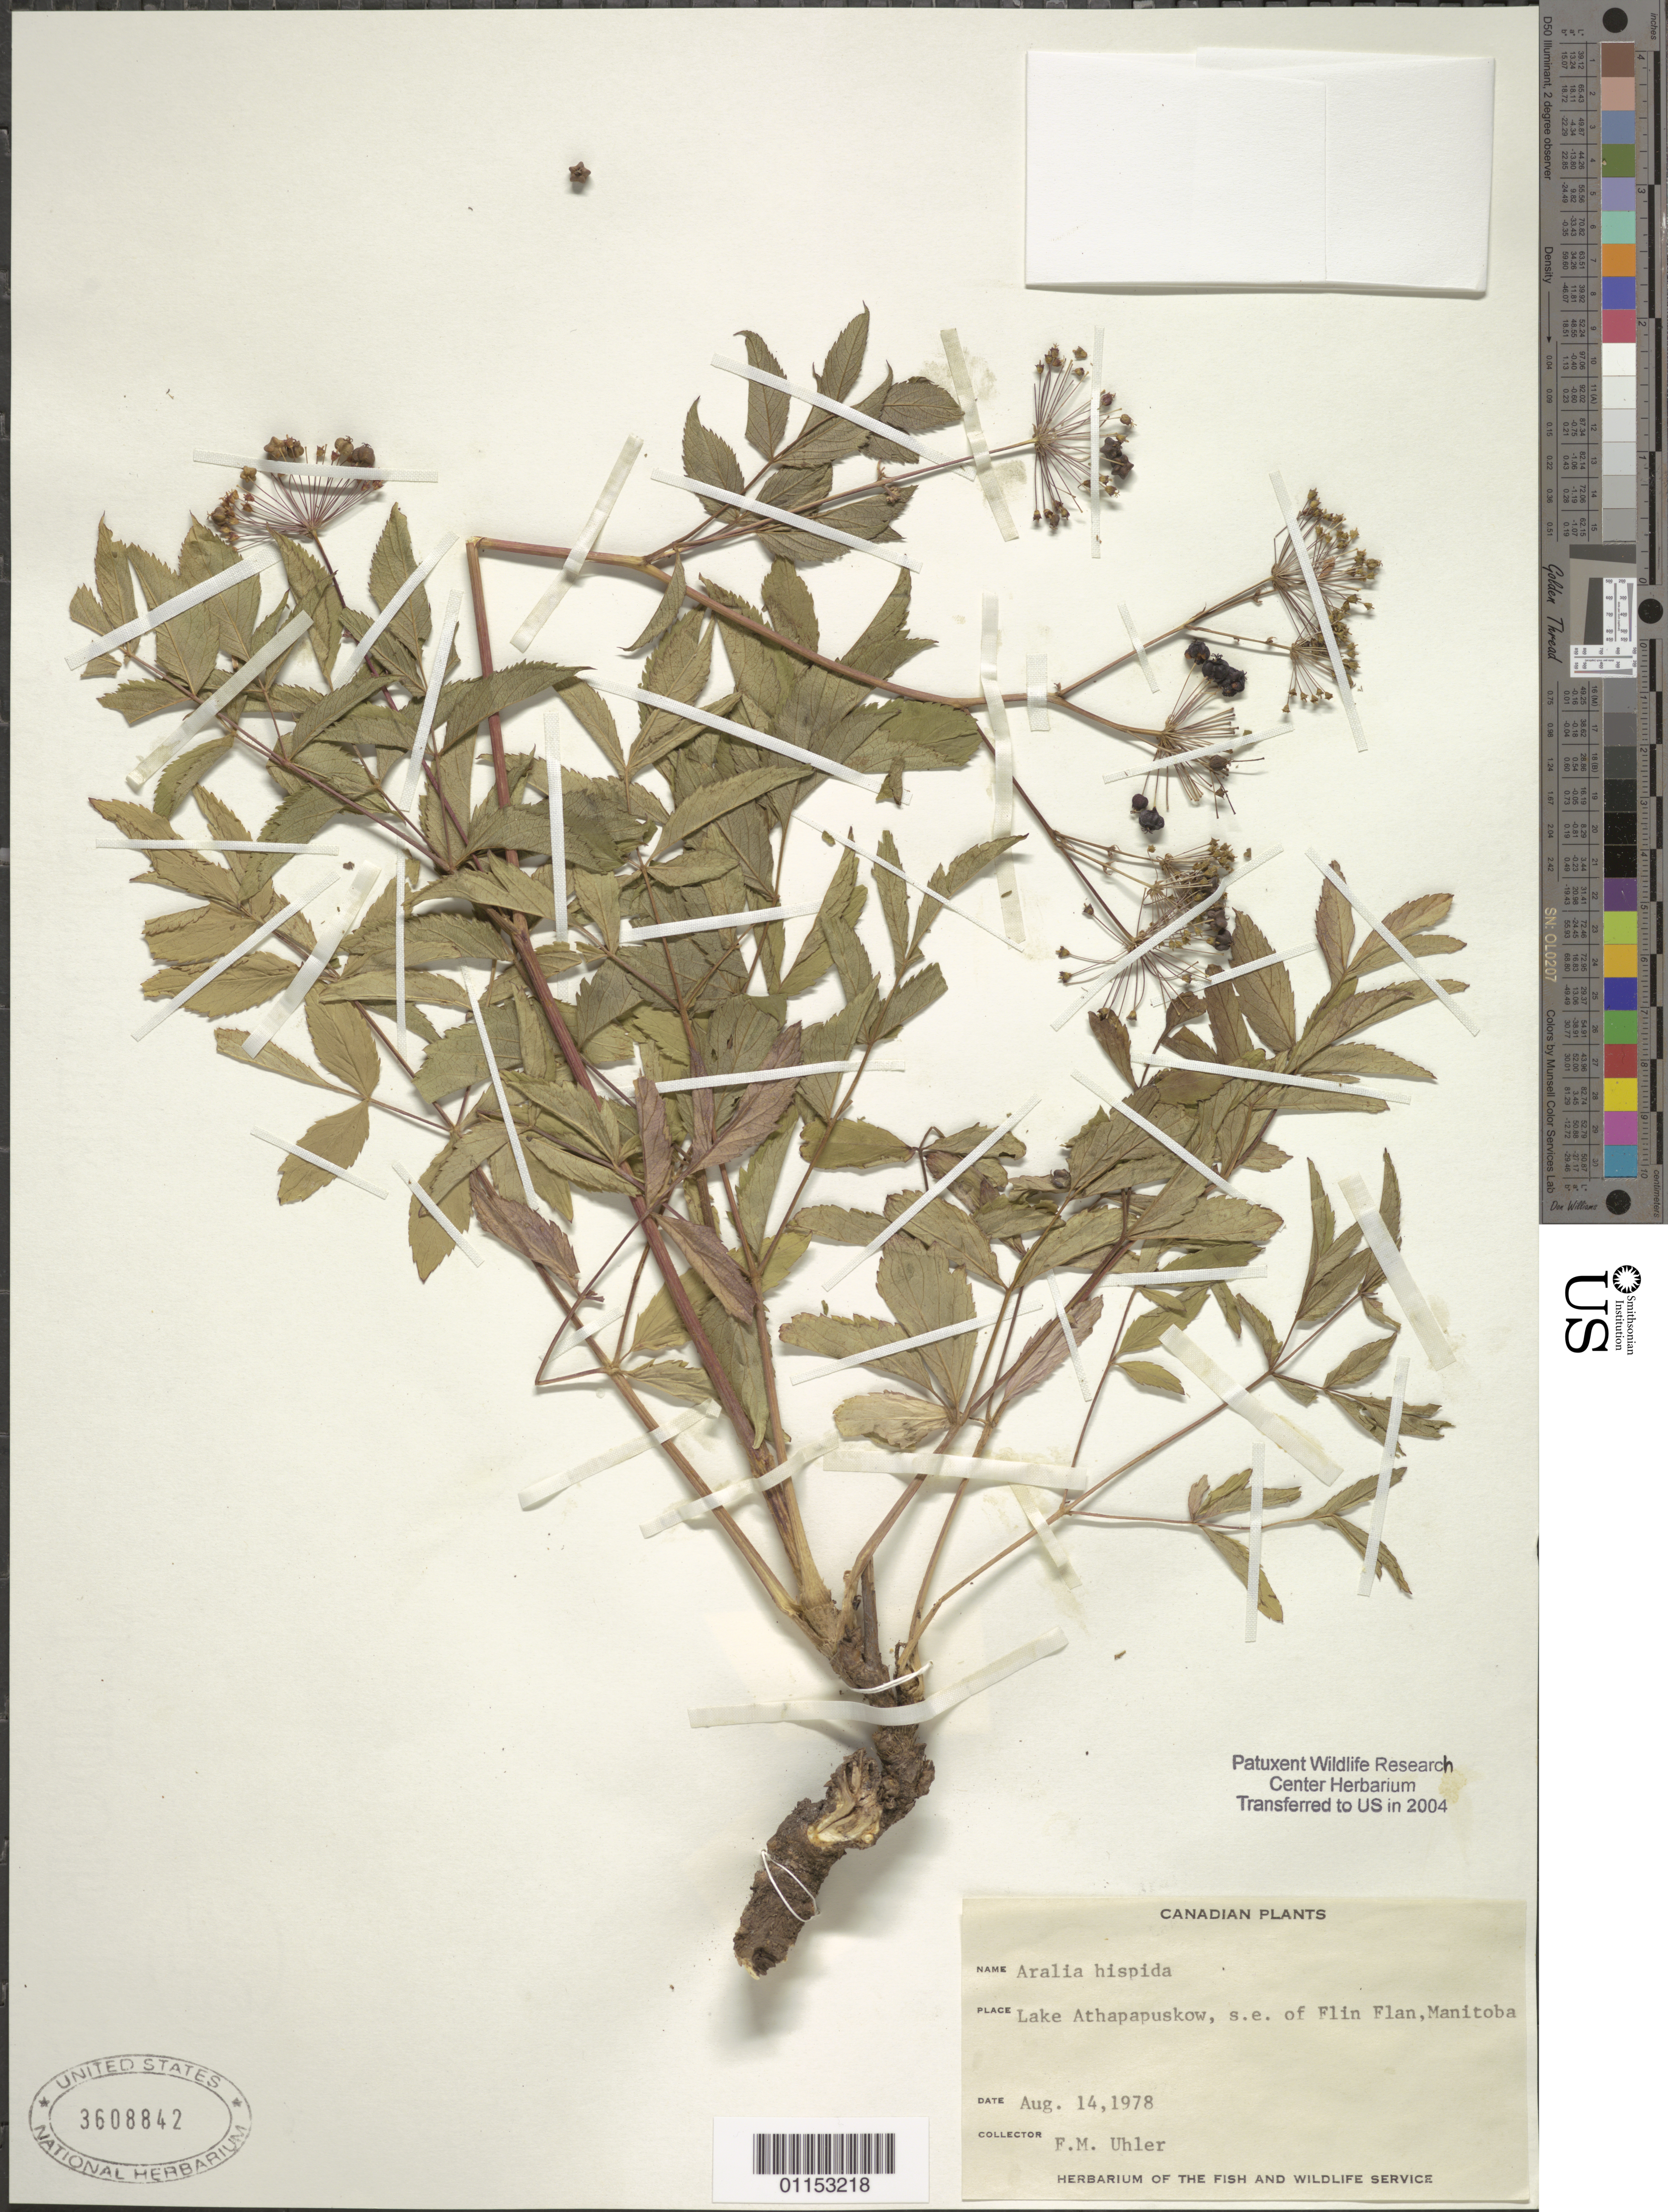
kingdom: Plantae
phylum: Tracheophyta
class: Magnoliopsida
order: Apiales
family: Araliaceae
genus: Aralia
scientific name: Aralia hispida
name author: Vent.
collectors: F. M. Uhler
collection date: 1978-08-14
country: Canada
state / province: Manitoba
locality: Lake Athapapuskow, SE of Flin Flan.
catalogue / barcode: US 3608842